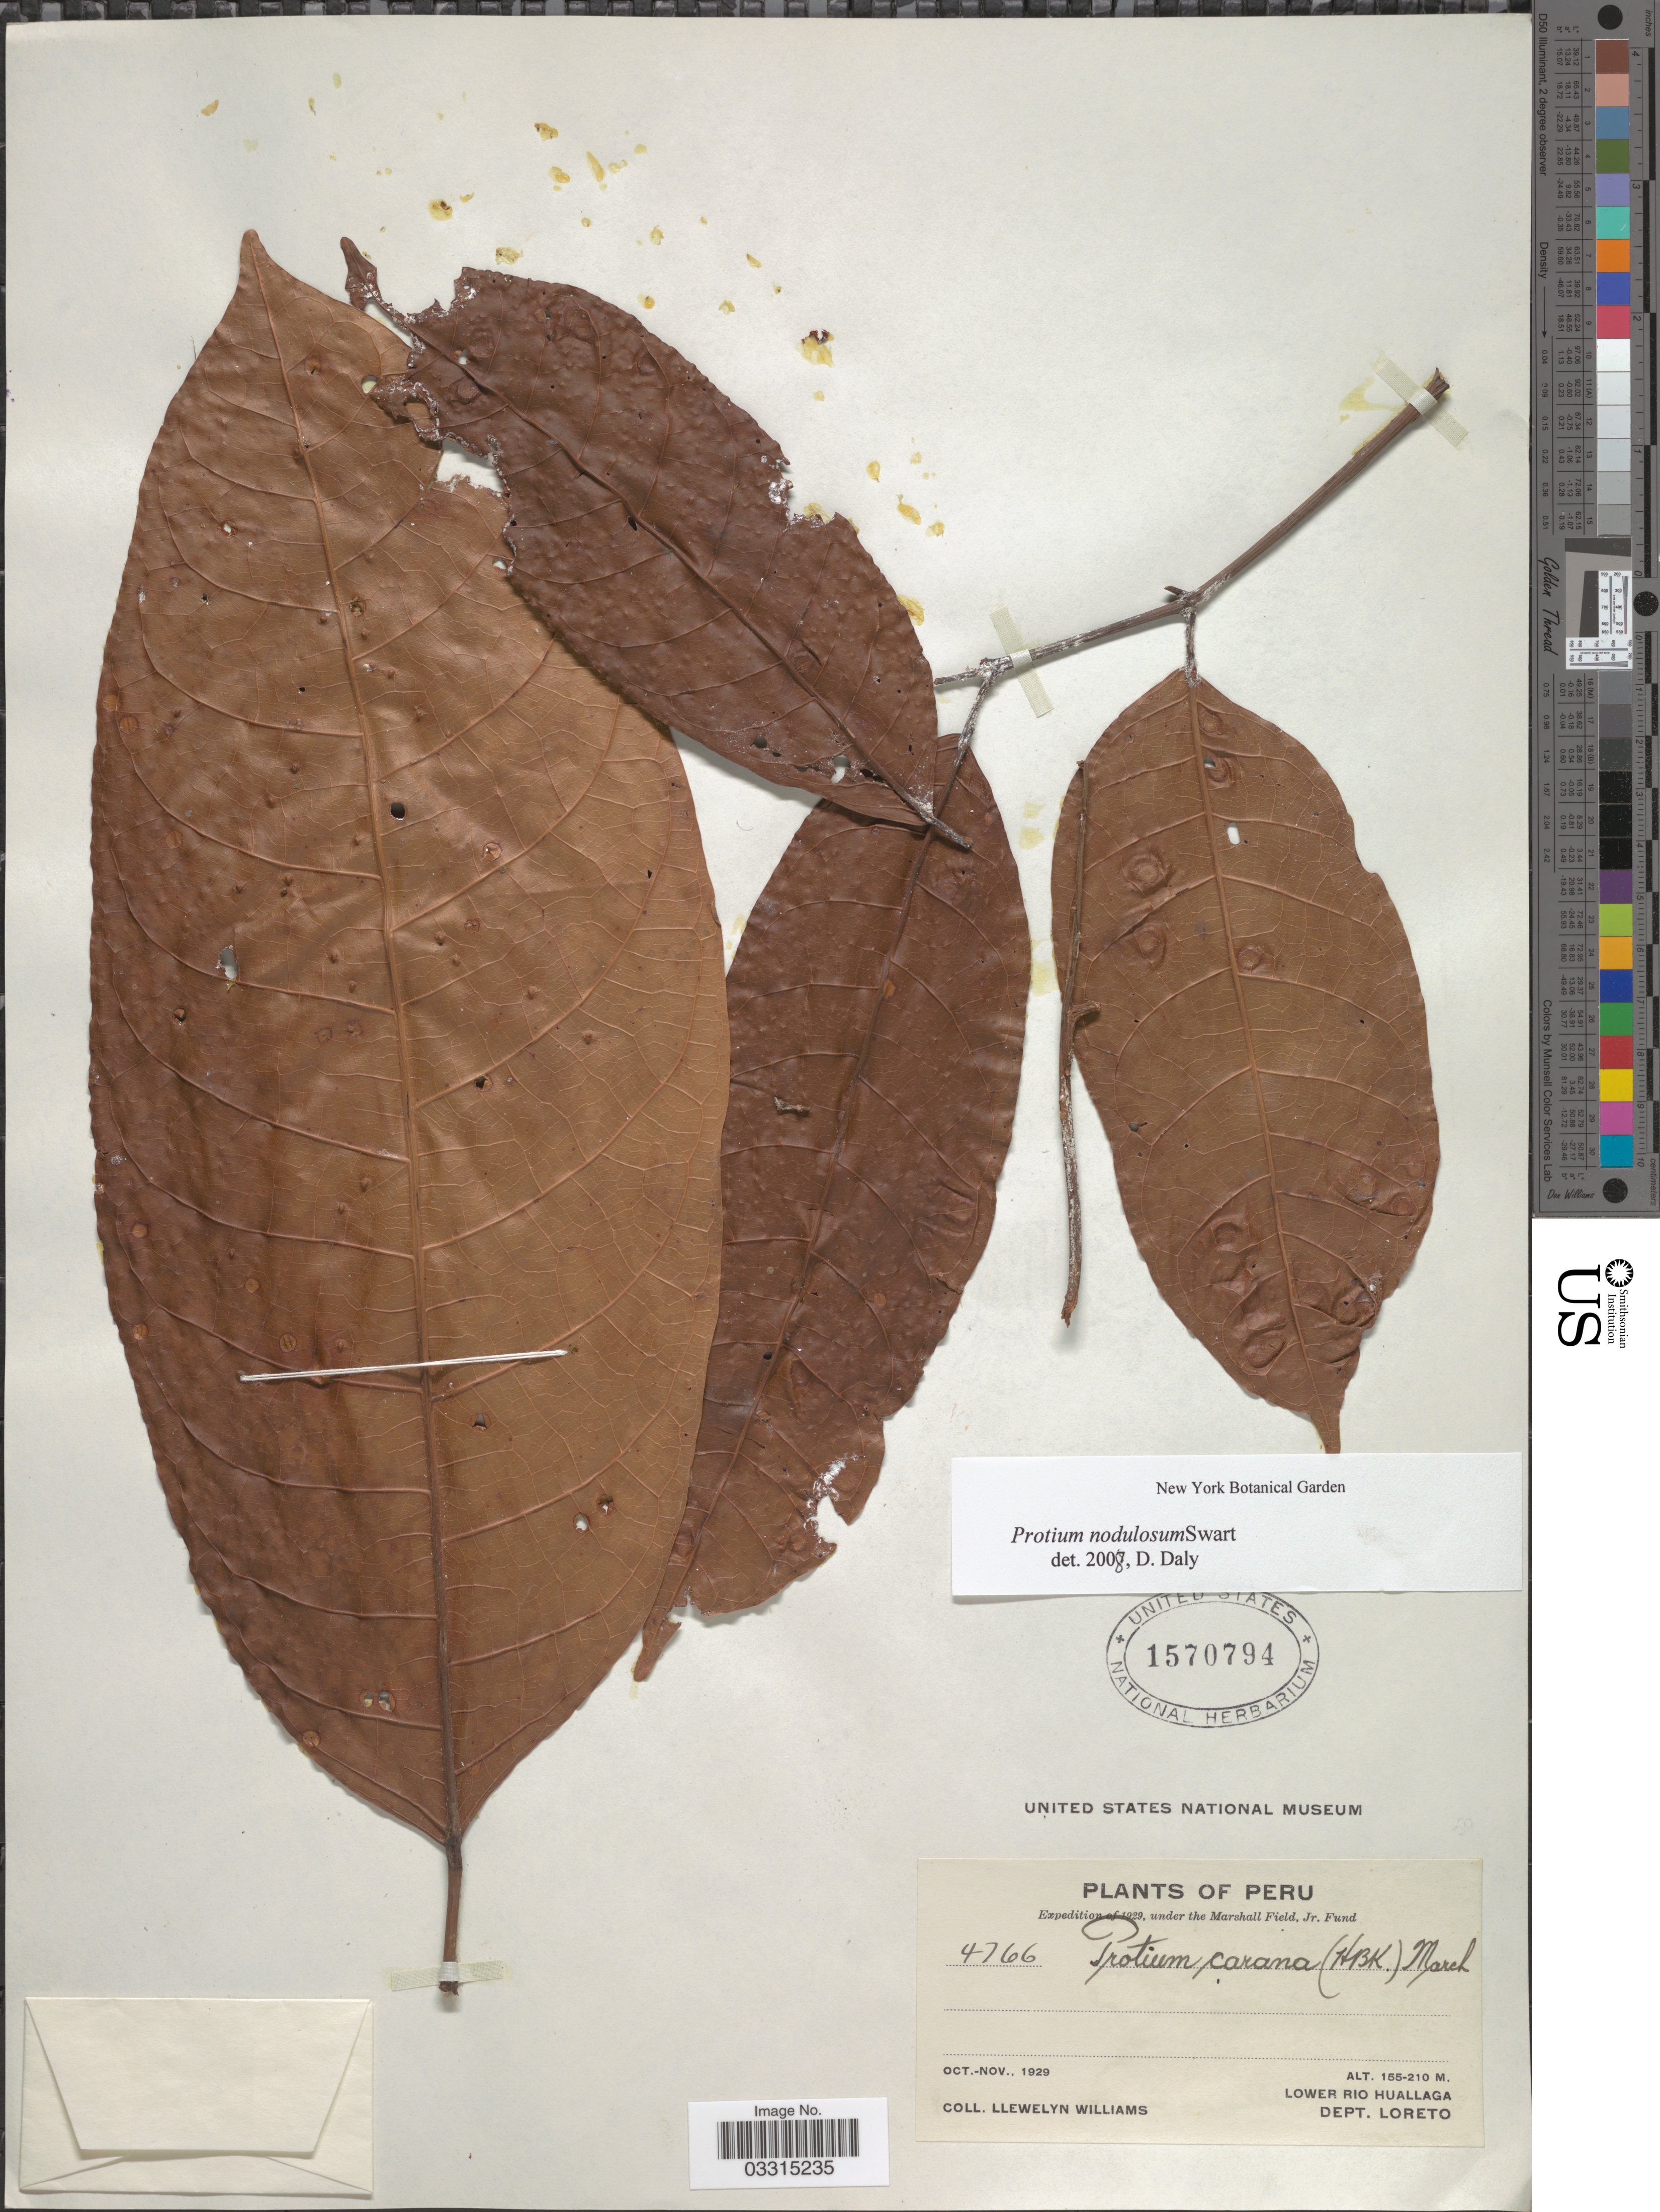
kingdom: Plantae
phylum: Tracheophyta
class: Magnoliopsida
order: Sapindales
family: Burseraceae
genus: Protium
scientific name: Protium nodulosum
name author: Swart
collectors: Ll. Williams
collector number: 4766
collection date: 1929-10/1929-11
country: Peru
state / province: Loreto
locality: Lower Rio Huallaga. Dept. Loreto.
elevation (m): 155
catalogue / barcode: US 1570794